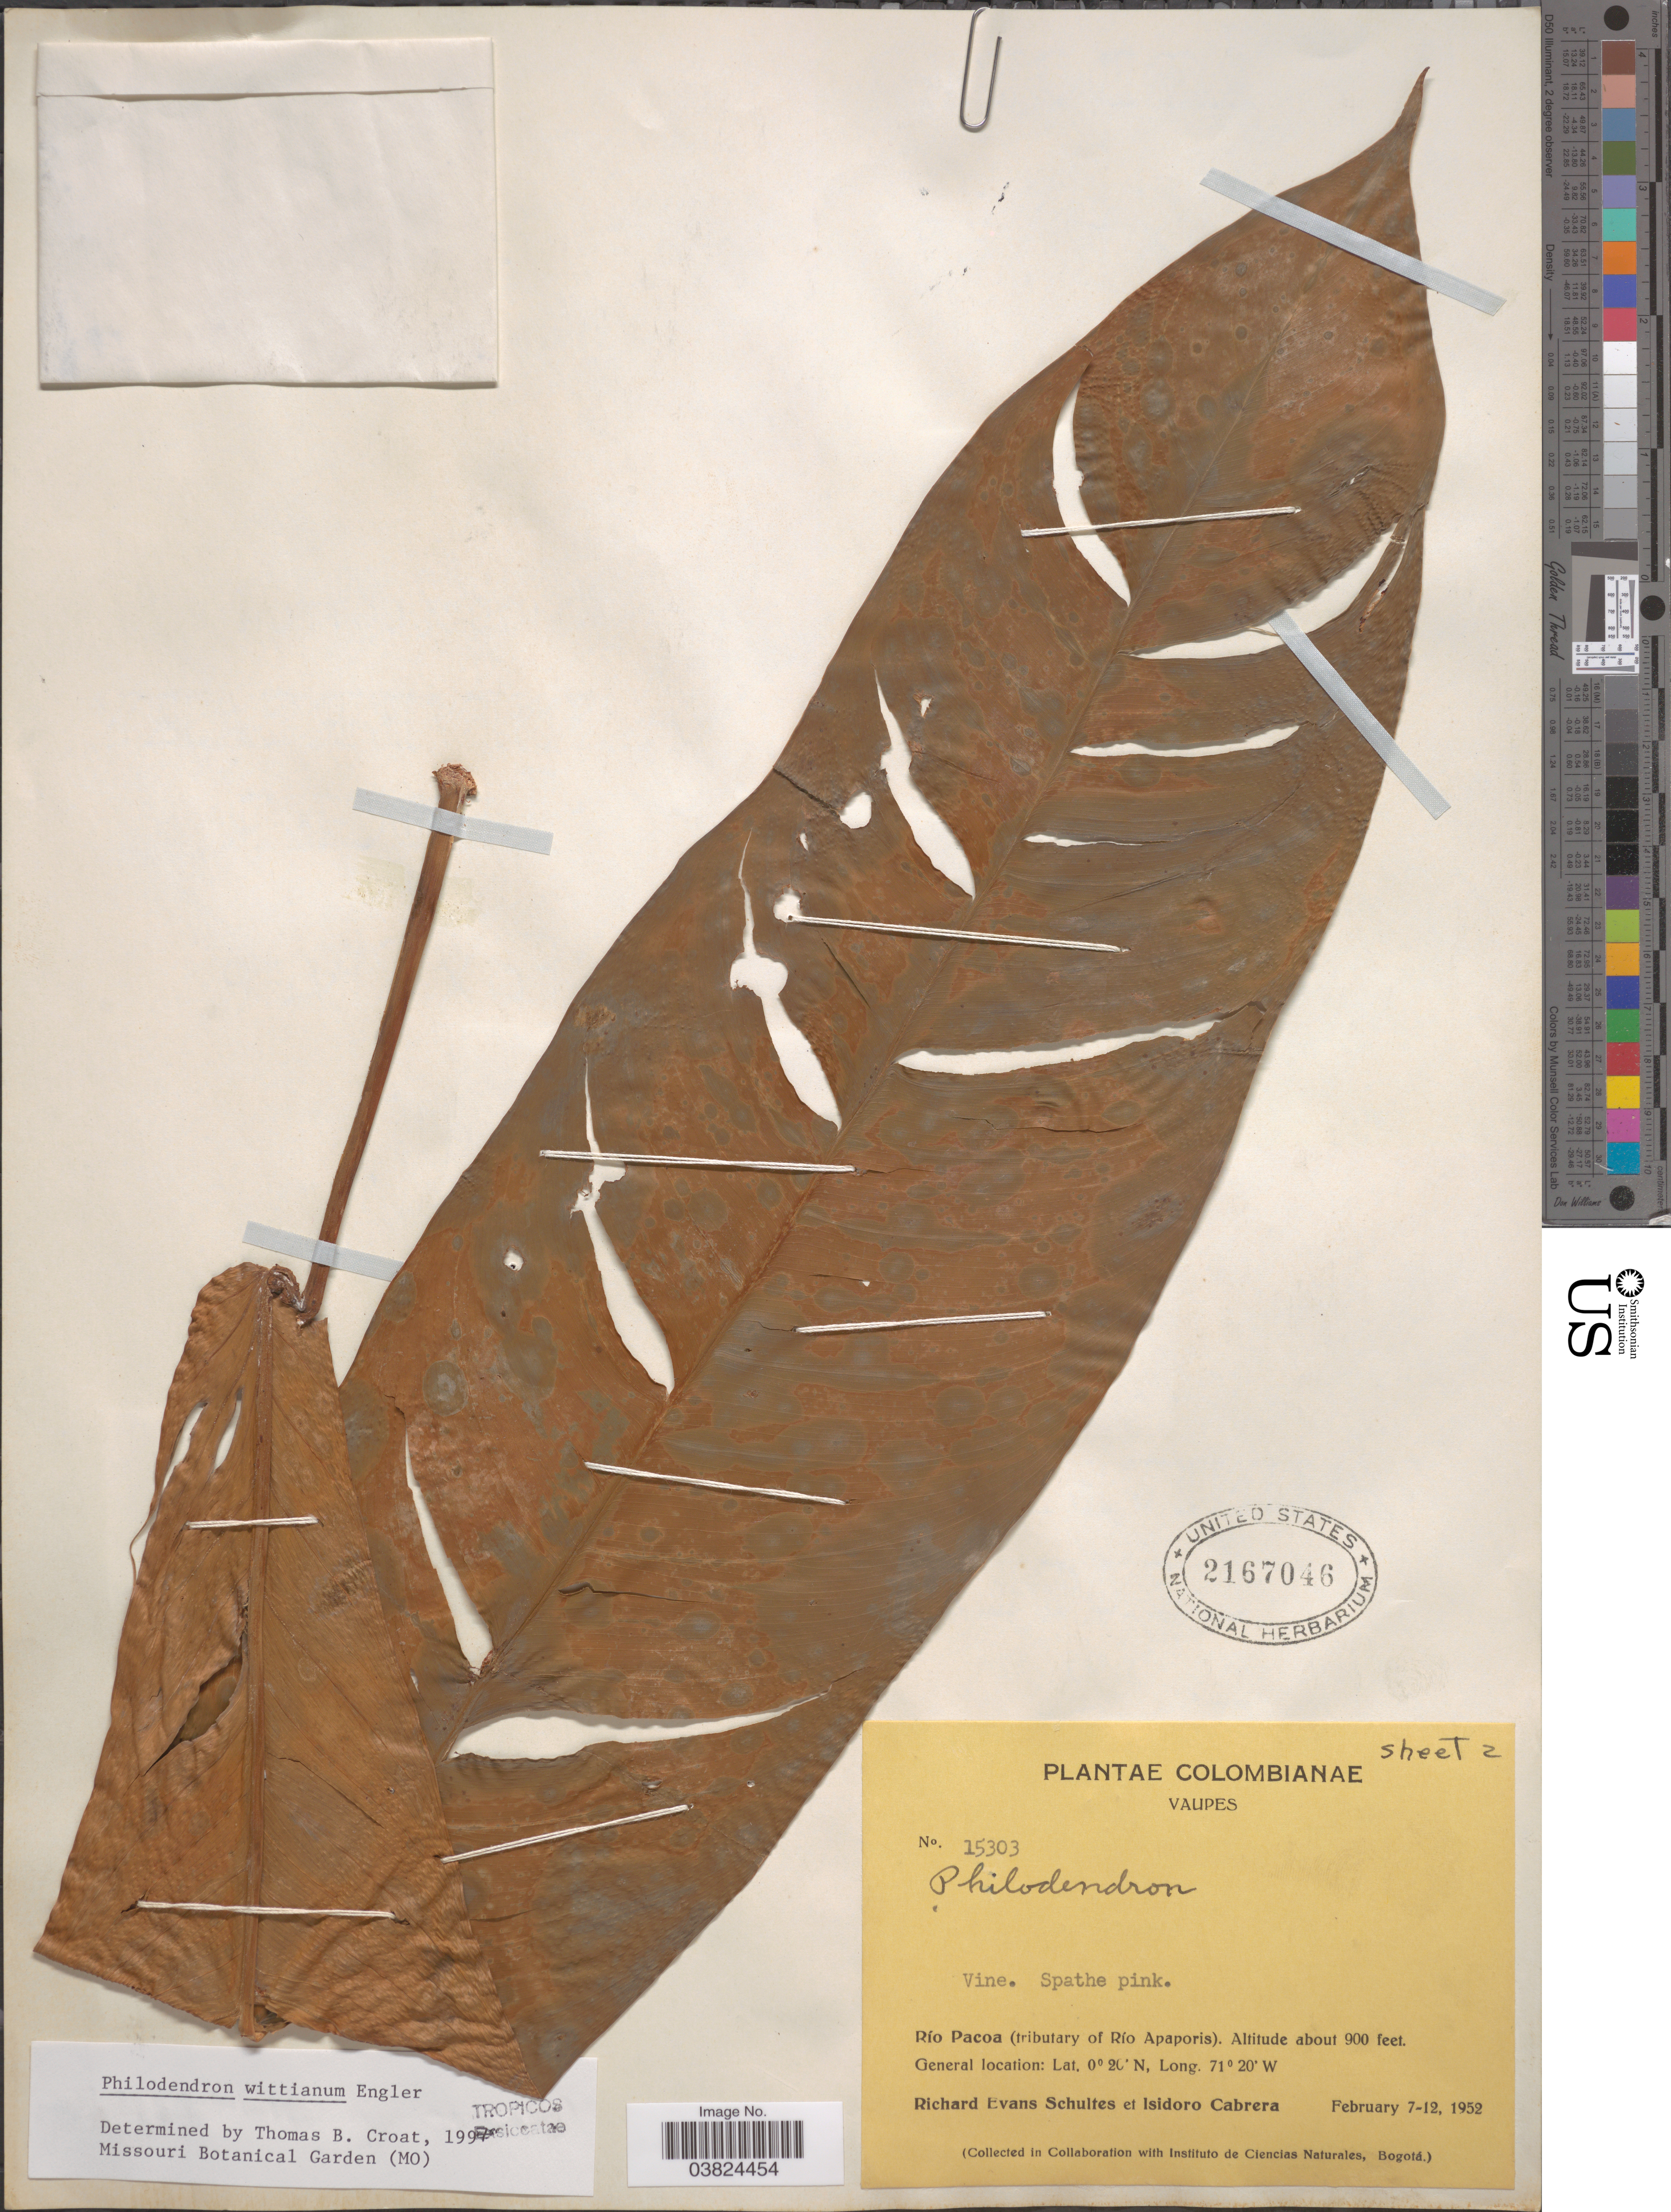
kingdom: Plantae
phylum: Tracheophyta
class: Liliopsida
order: Alismatales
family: Araceae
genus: Philodendron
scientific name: Philodendron wittianum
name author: Engl.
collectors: R. E. Schultes & I. Cabrera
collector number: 15303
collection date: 1952-02-07/1952-02-12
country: Colombia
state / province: Vaupés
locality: Río Pacoa (tributary of Río Apaporis).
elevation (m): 274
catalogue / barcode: US 2167046